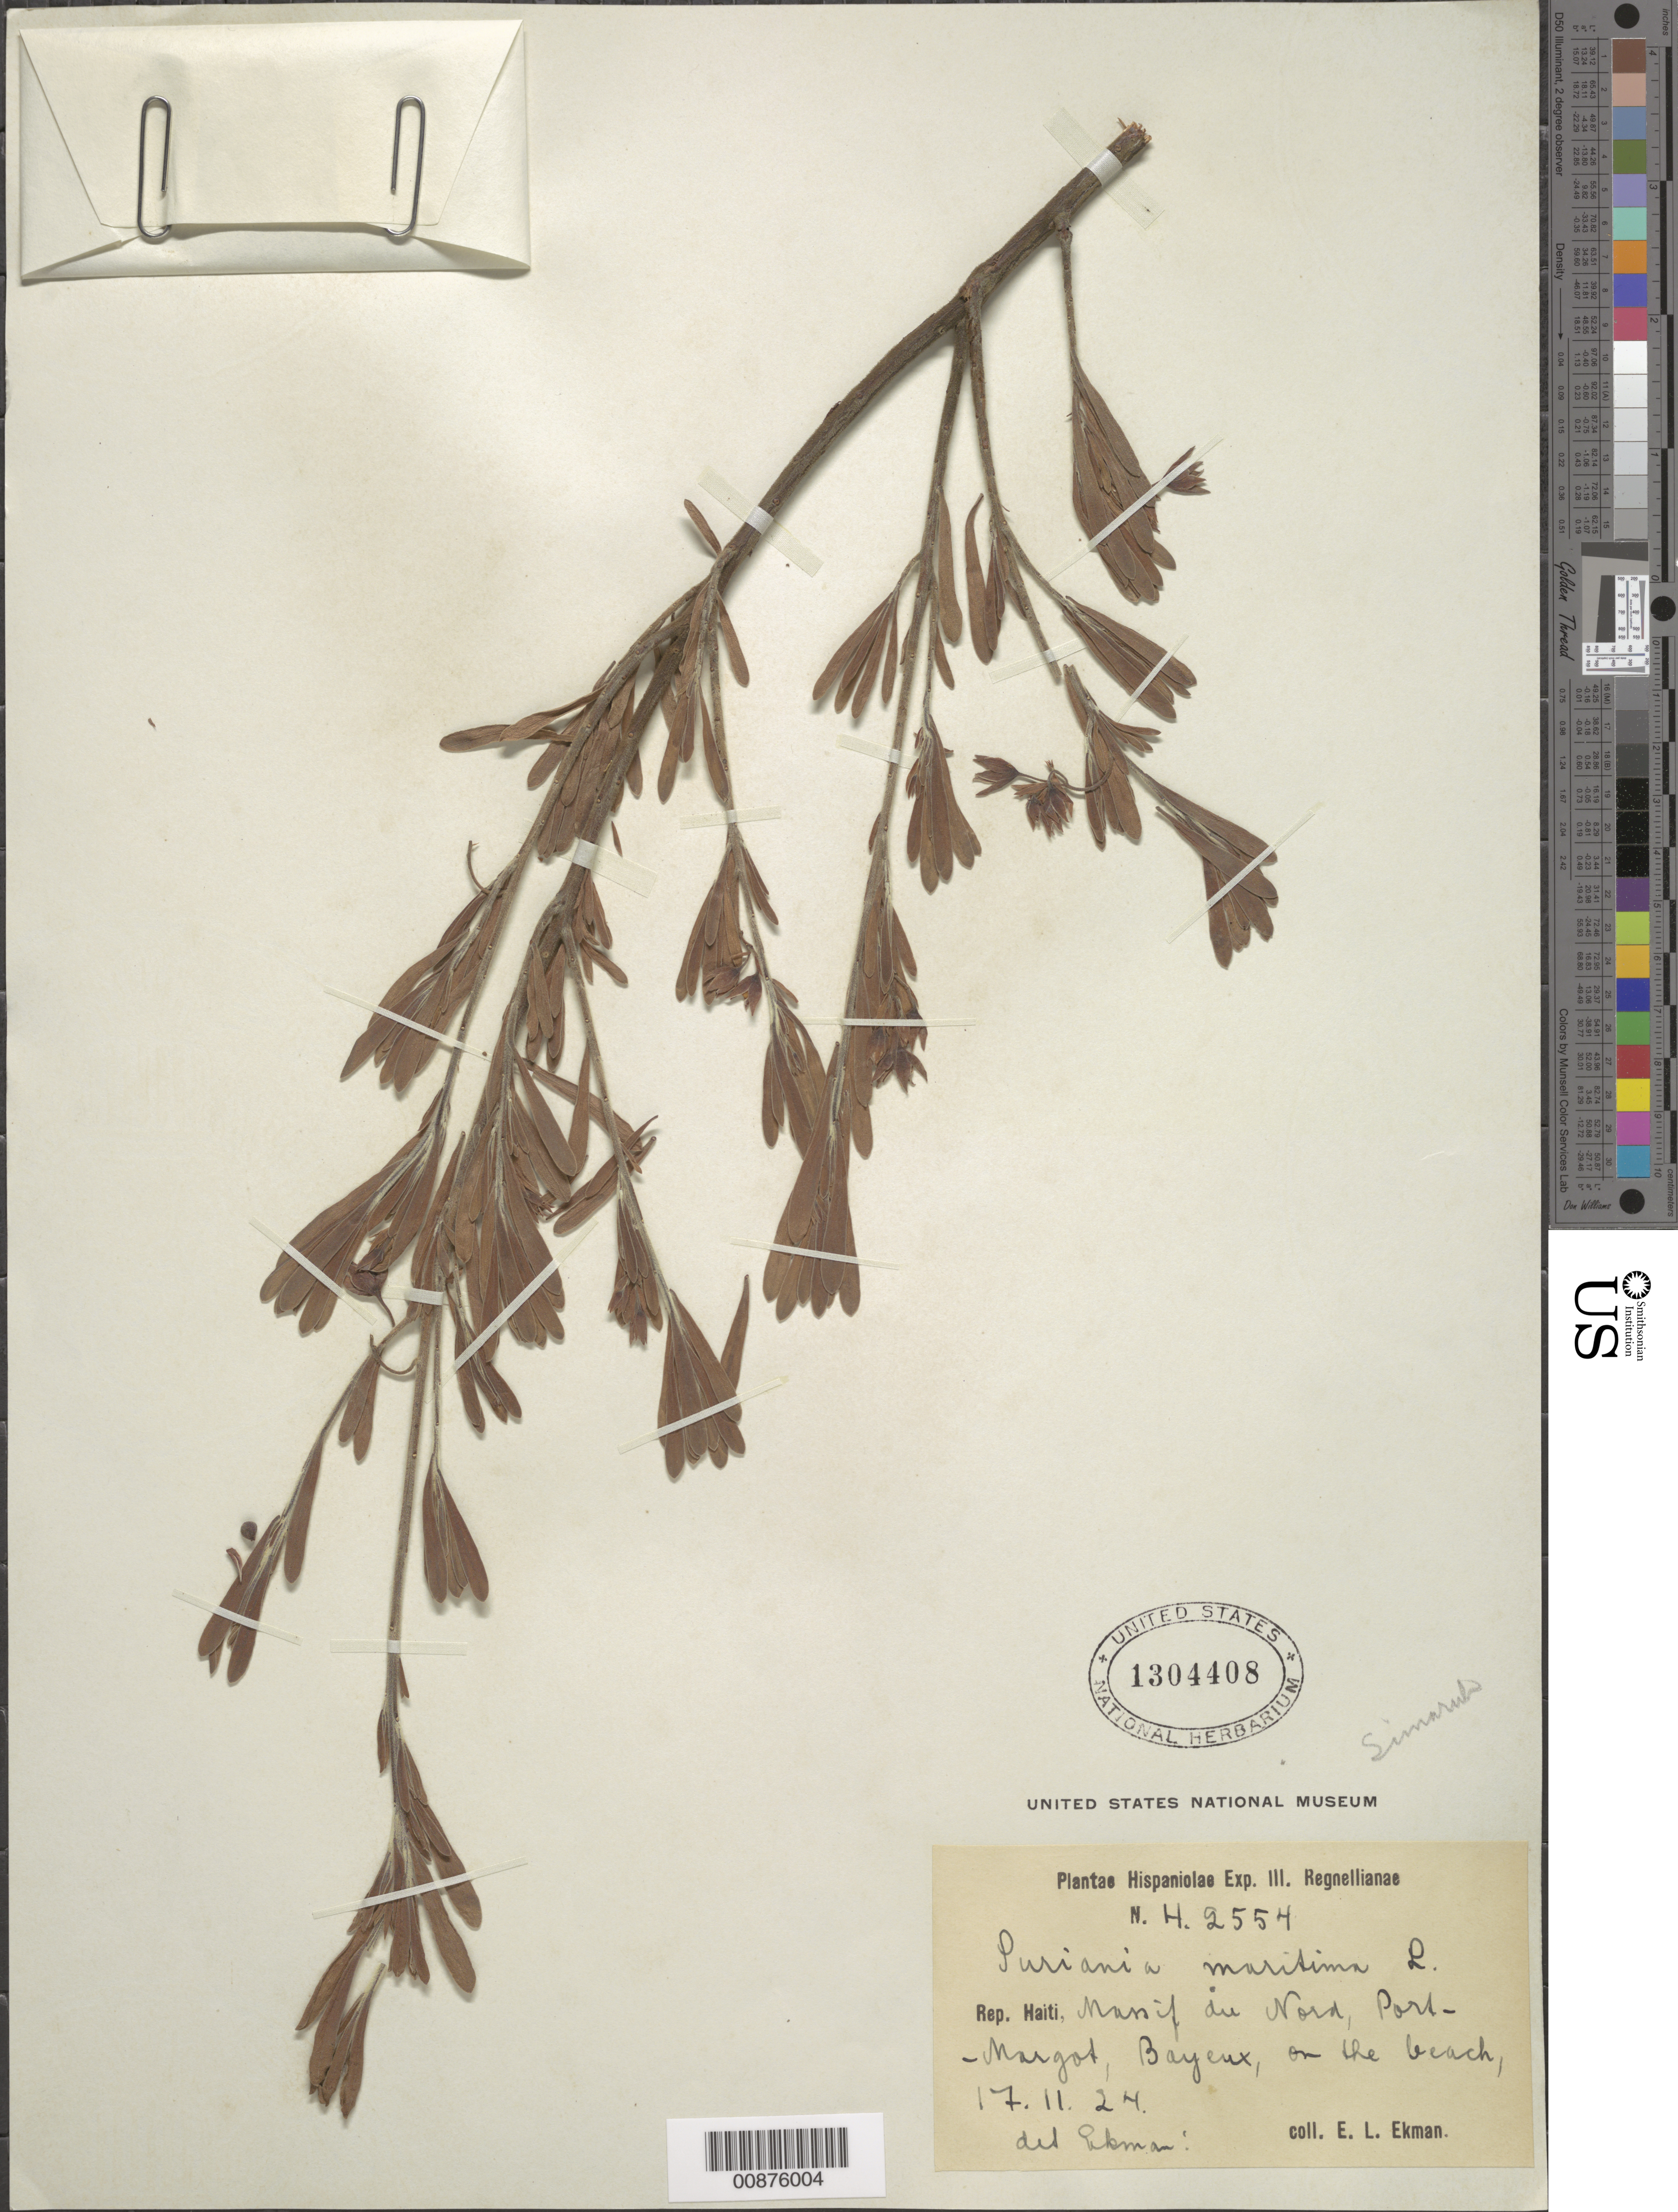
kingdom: Plantae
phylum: Tracheophyta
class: Magnoliopsida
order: Fabales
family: Surianaceae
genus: Suriana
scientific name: Suriana maritima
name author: L.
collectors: E. L. Ekman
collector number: H 2554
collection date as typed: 17 Nov 1924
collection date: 1924-11-17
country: Haiti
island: Hispaniola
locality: Massif du Nord, Port Margot, Bayeux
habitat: On the beach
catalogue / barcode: US 1304408